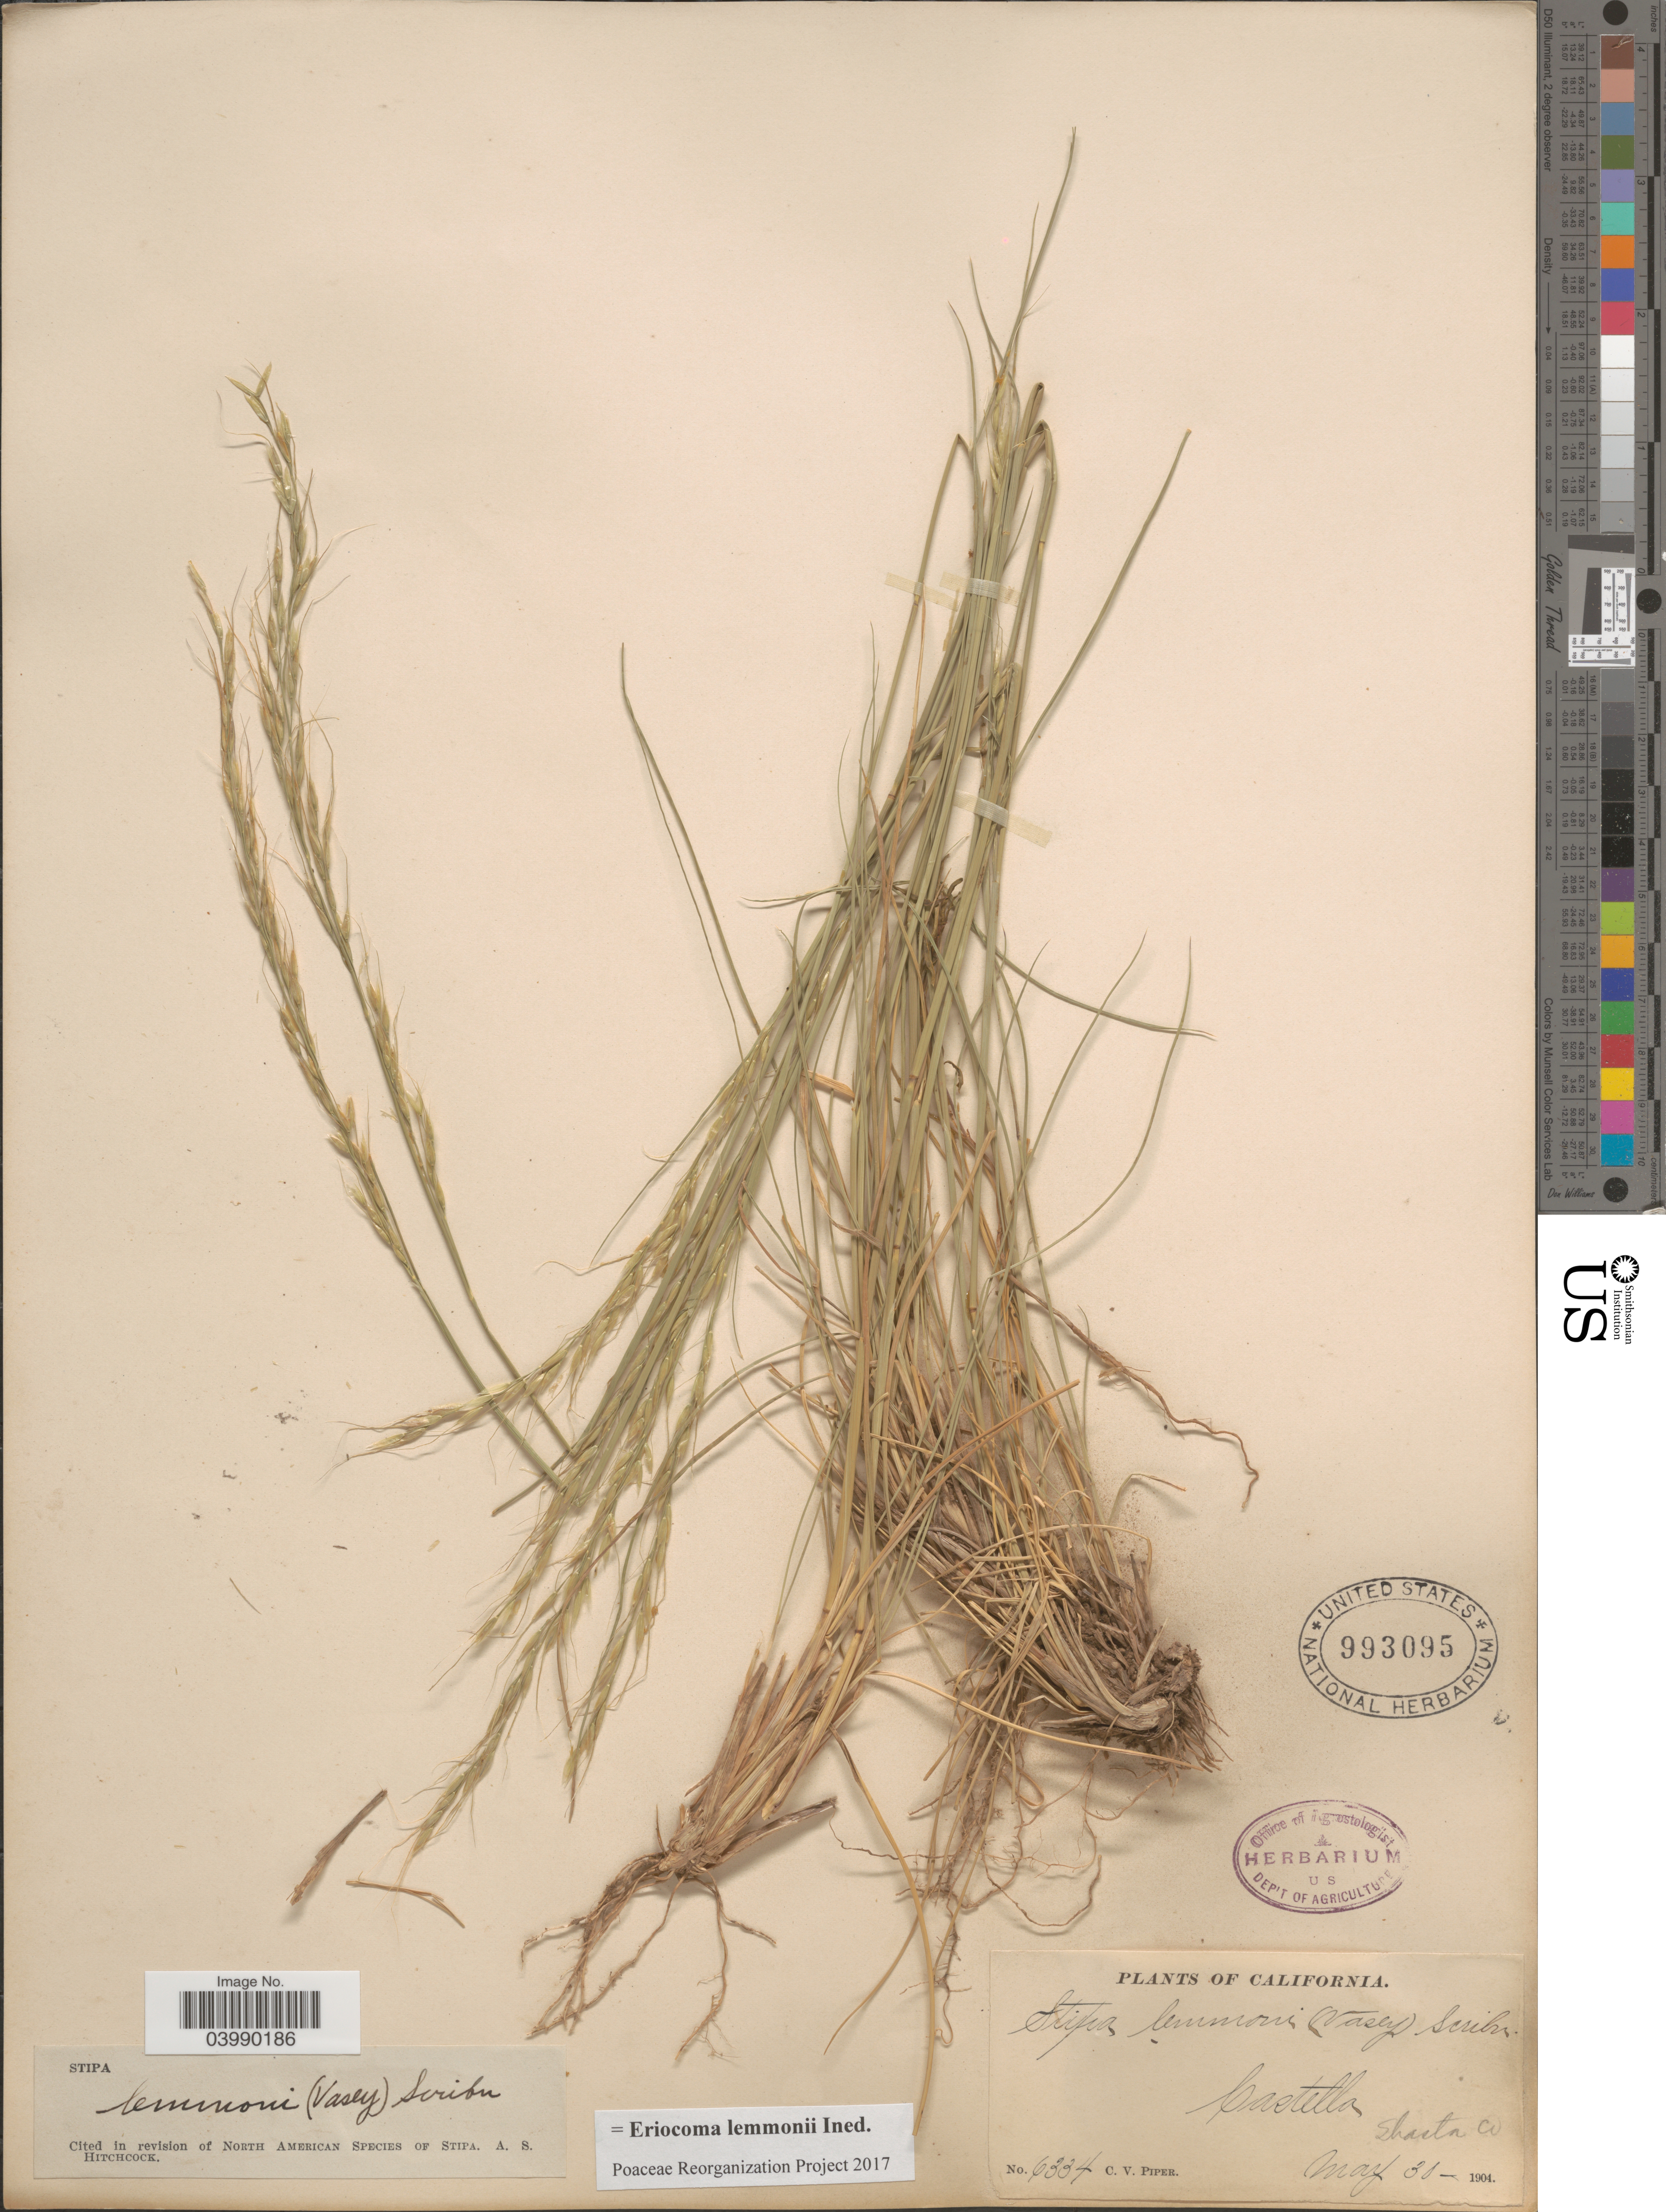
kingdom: Plantae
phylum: Tracheophyta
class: Liliopsida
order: Poales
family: Poaceae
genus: Eriocoma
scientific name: Eriocoma lemmonii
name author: (Vasey) Romasch.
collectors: C. V. Piper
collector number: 6334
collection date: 1904-05-30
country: United States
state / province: California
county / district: Shasta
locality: Castella. Shasta Co.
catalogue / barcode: US 993095